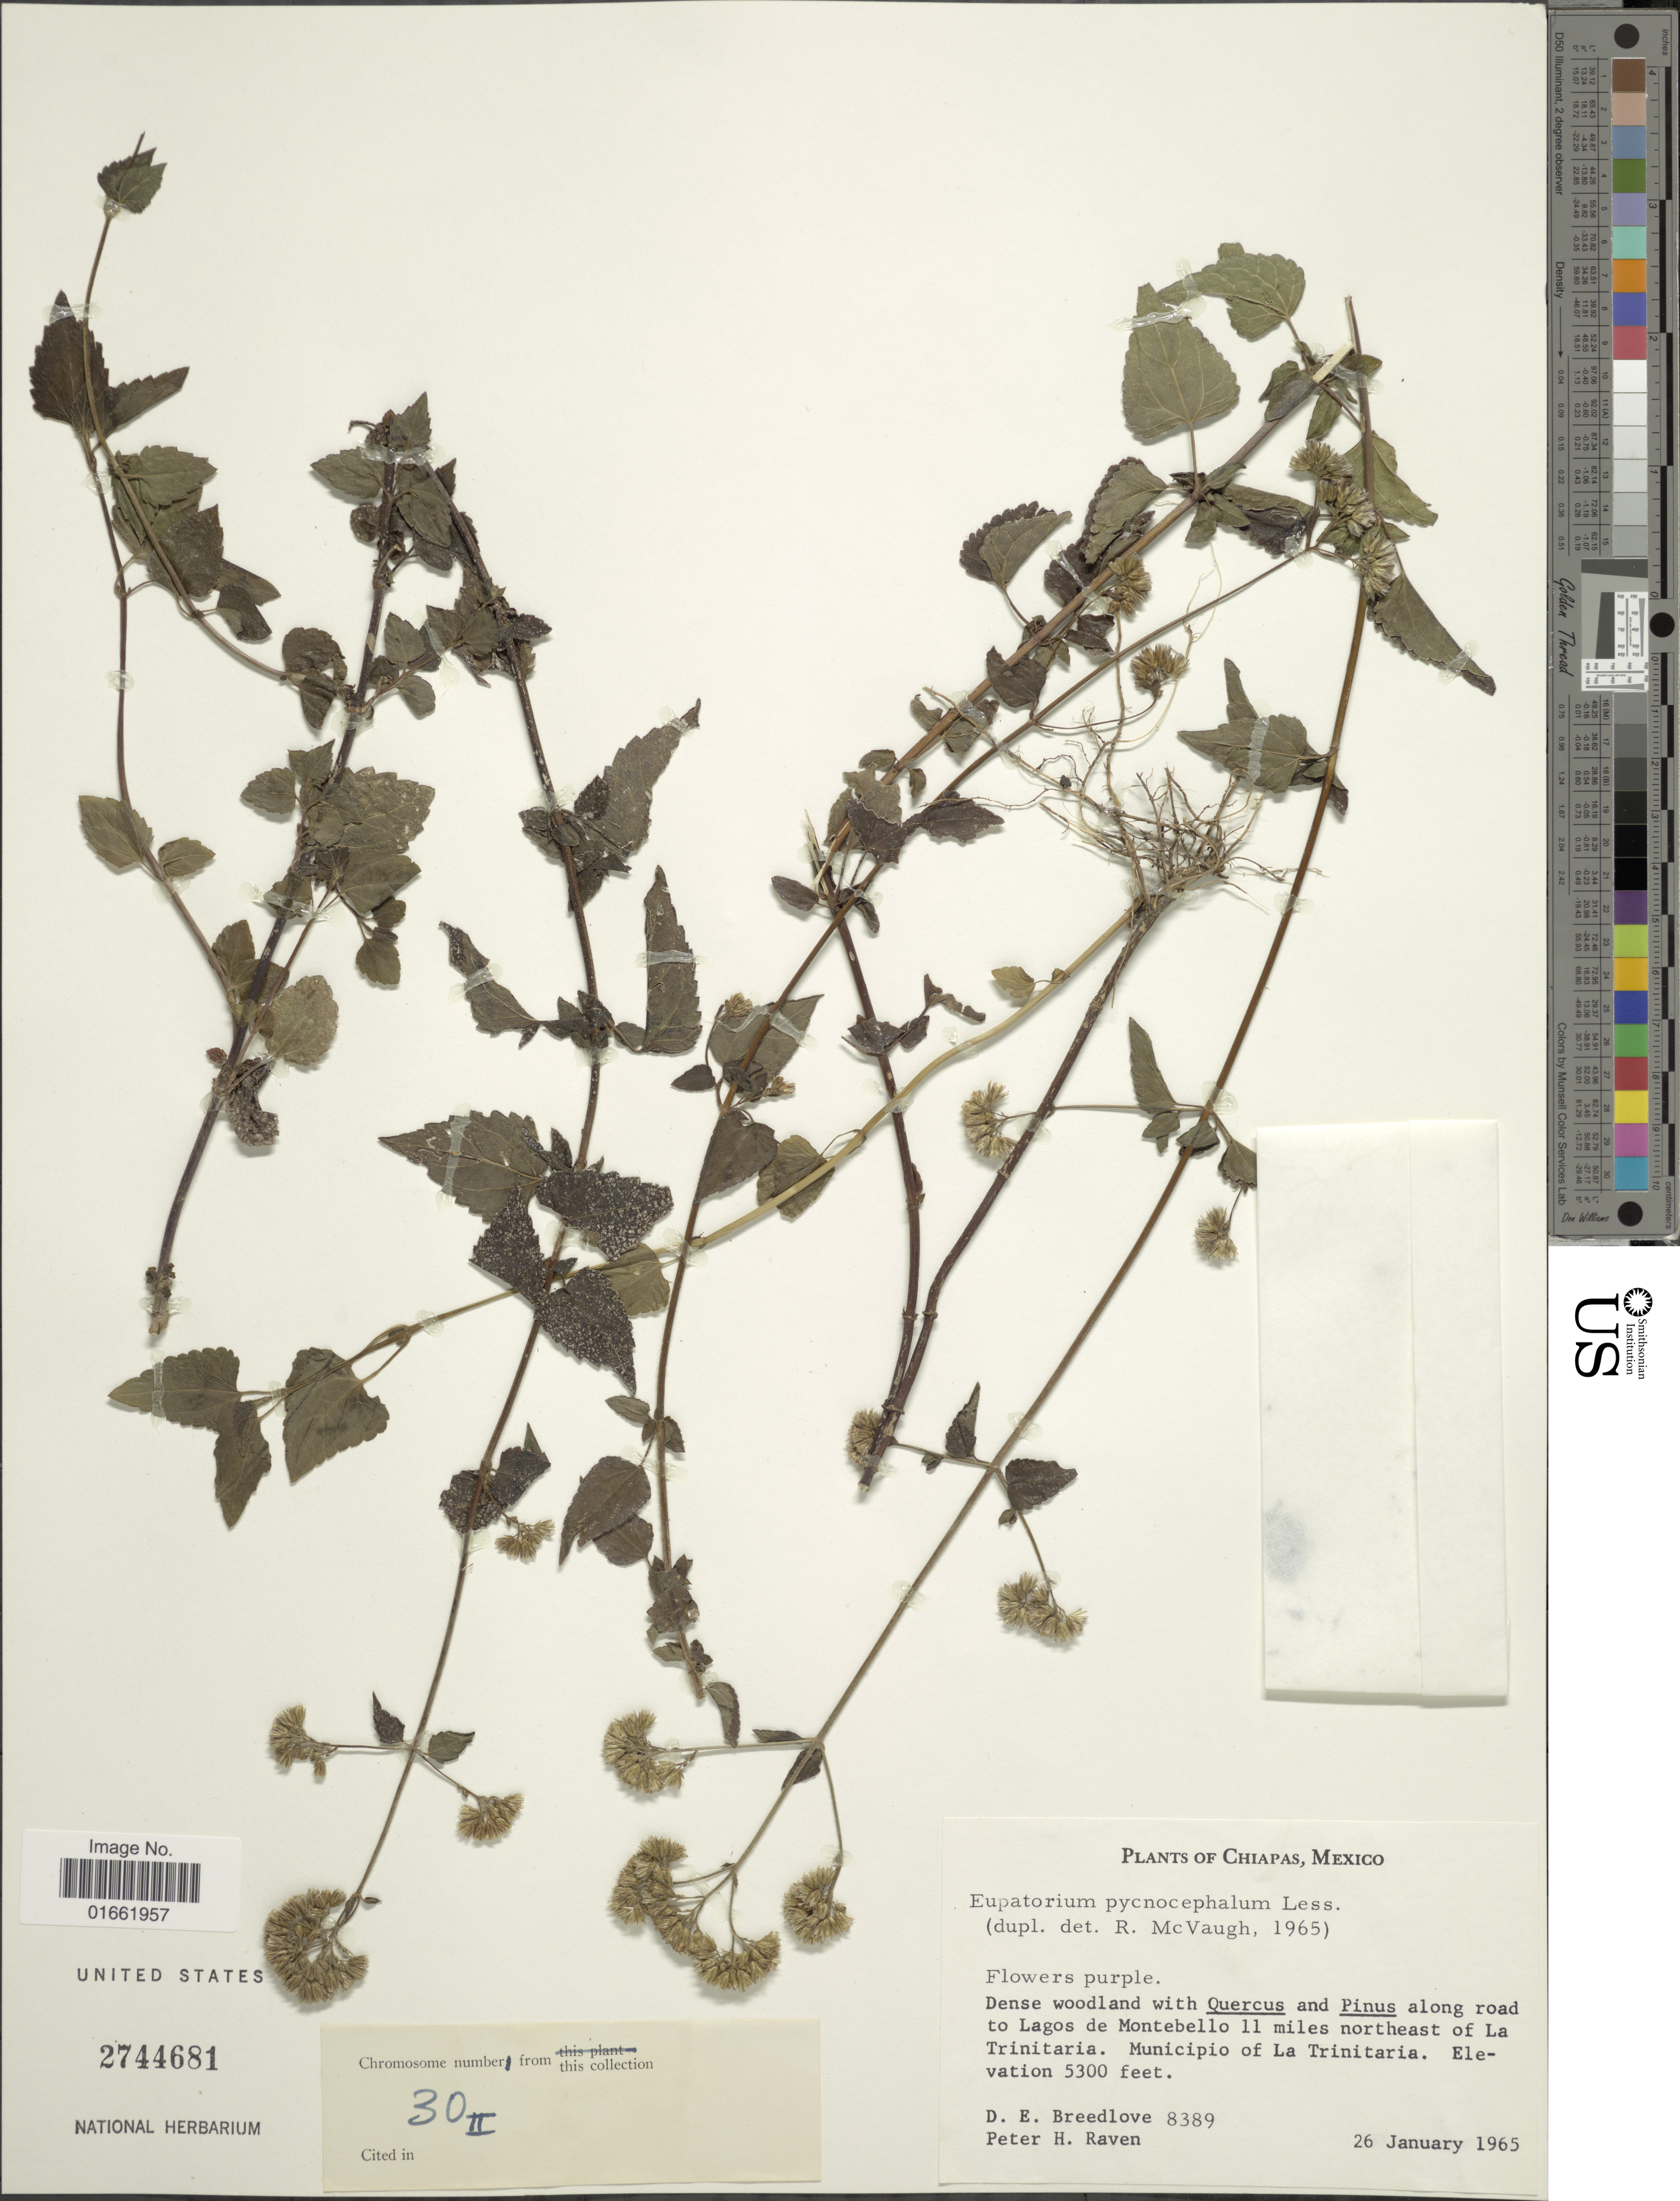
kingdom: Plantae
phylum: Tracheophyta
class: Magnoliopsida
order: Asterales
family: Asteraceae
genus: Fleischmannia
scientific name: Fleischmannia pycnocephala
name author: (Less.) R.M. King & H. Rob.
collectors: D. E. Breedlove & P. Raven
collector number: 8389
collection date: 1965-01-26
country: Mexico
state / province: Chiapas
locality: Dense woodland with Quercus and Pinus along road to Lagos de Montebello 11 miles northeast of La Trinitaria. Municipio of La Trinitaria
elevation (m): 1615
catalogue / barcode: US 2744681